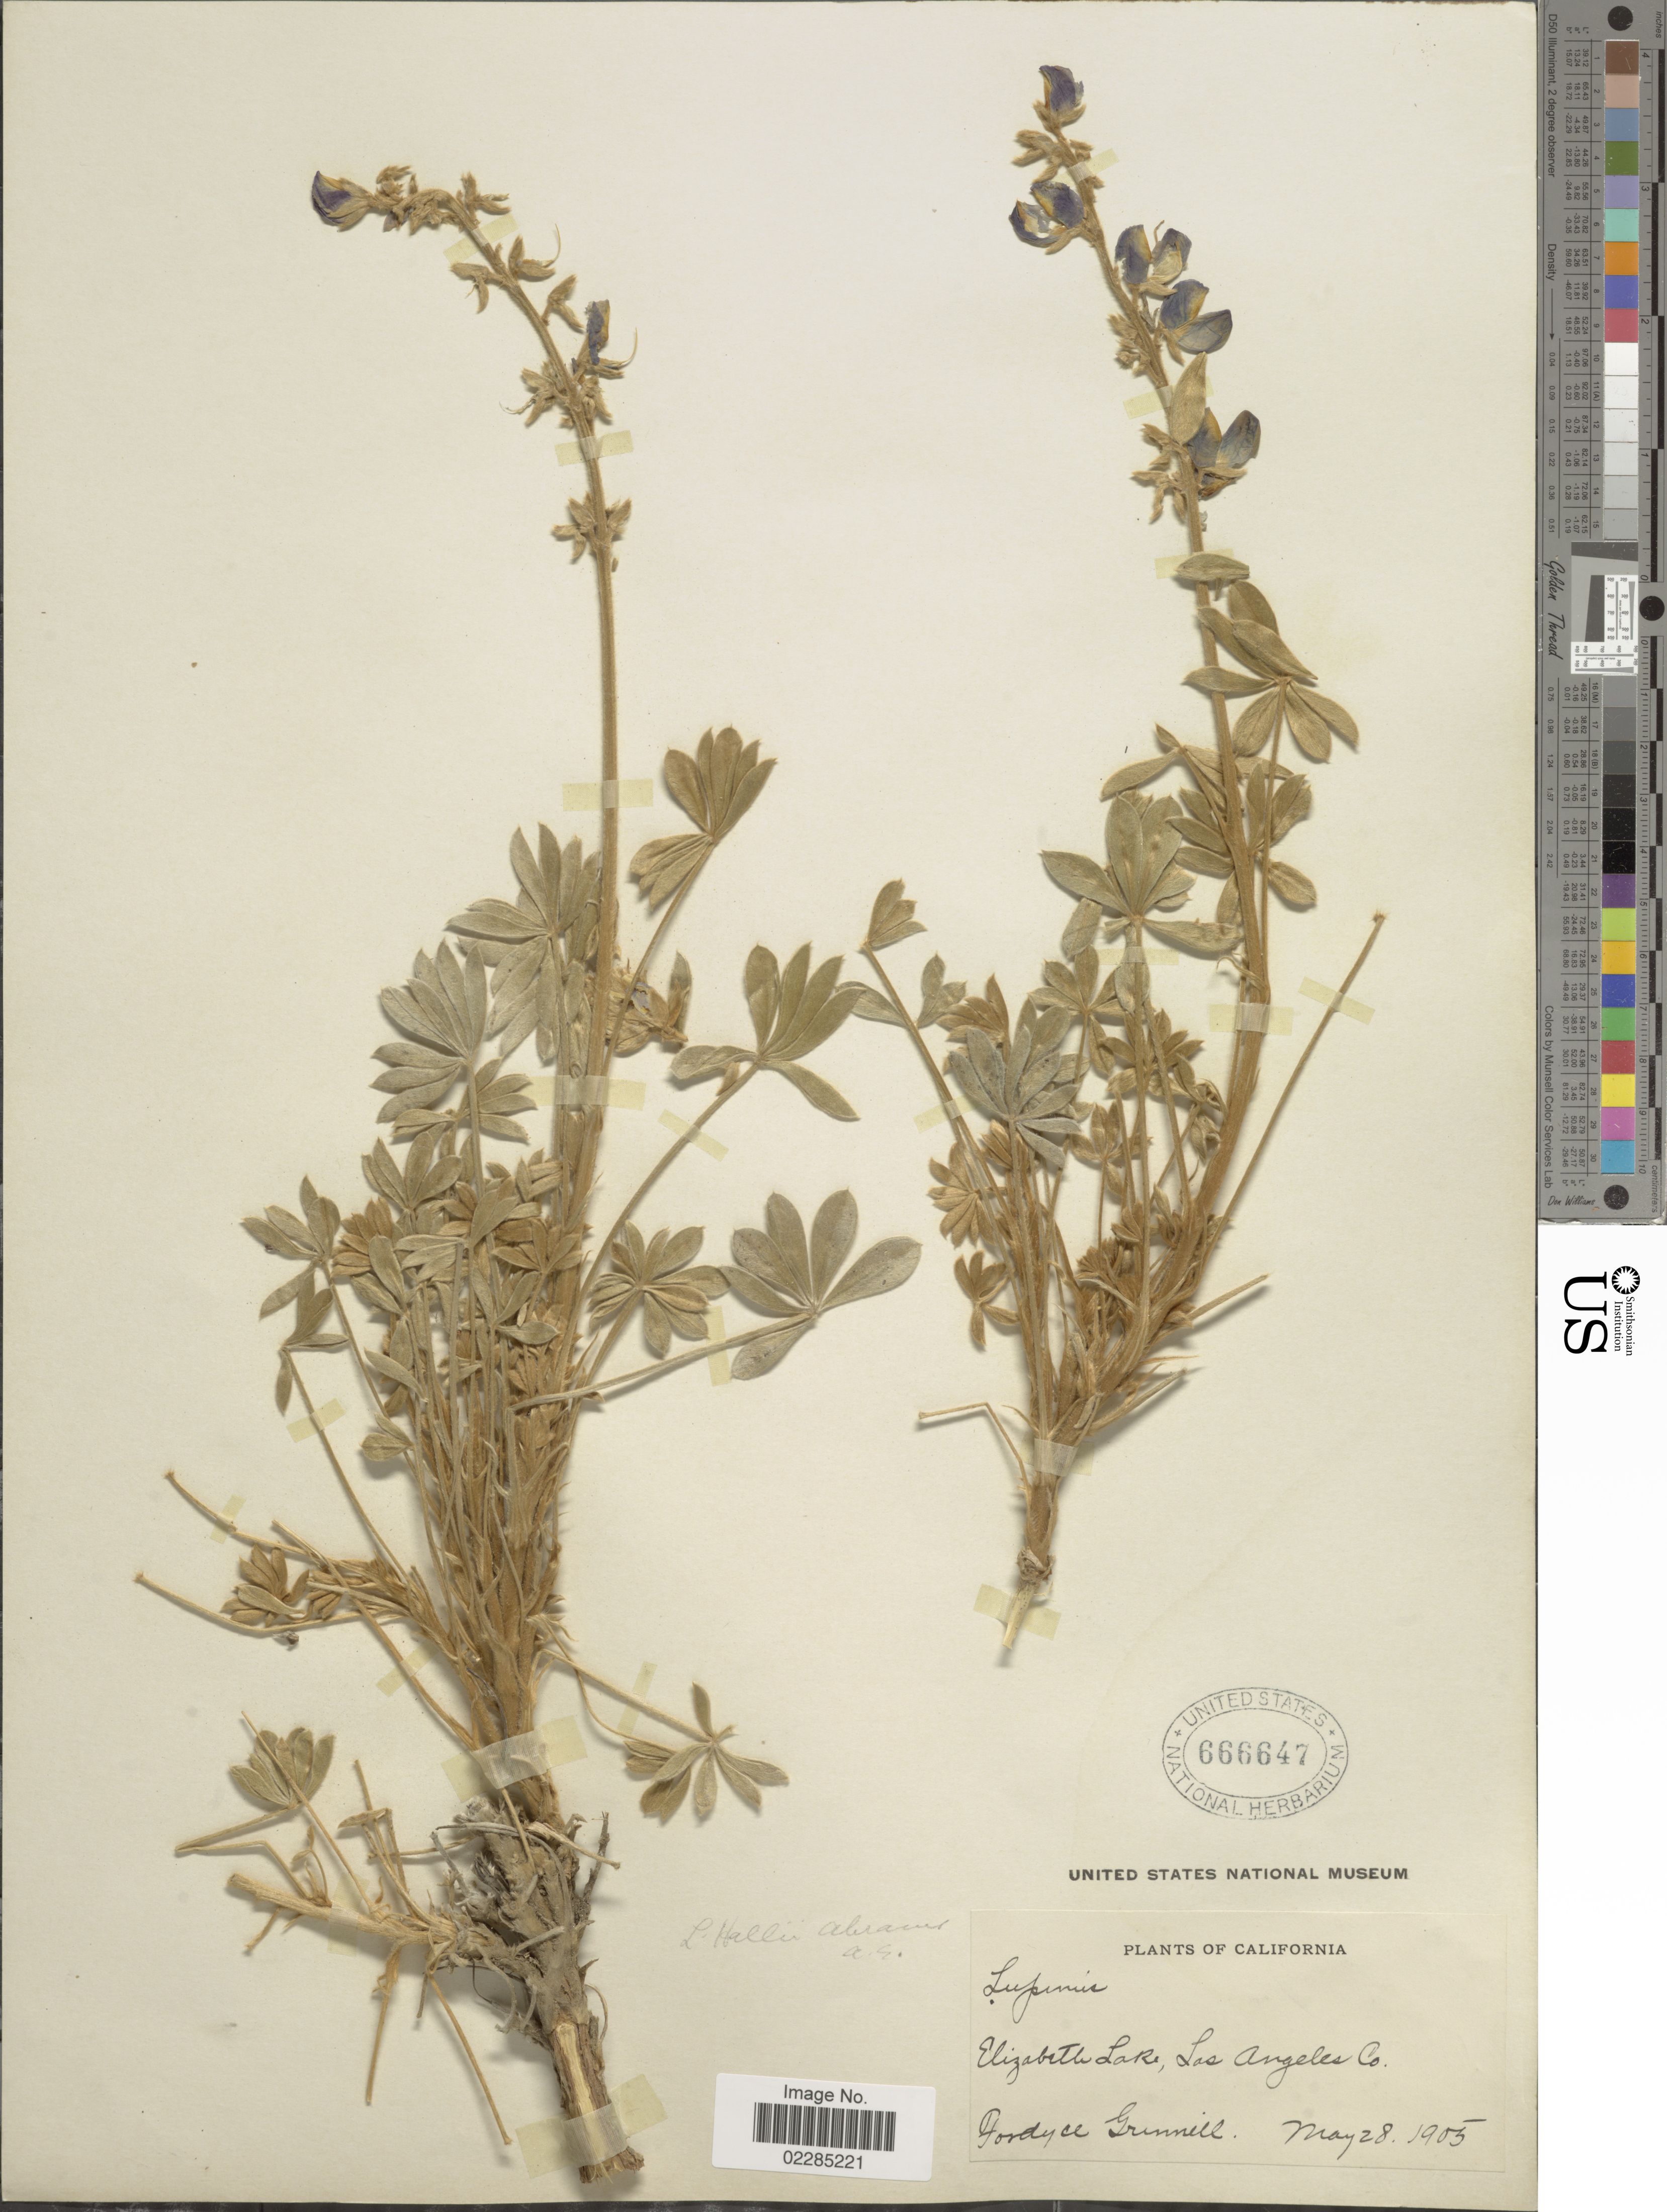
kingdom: Plantae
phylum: Tracheophyta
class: Magnoliopsida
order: Fabales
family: Fabaceae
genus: Lupinus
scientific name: Lupinus excubitus var. hallii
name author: (Abrams) C.P. Sm.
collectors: F. Grinnell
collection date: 1905-05-28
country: United States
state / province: California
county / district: Los Angeles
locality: Elizabeth Lake, Los Angeles Co.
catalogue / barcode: US 666647